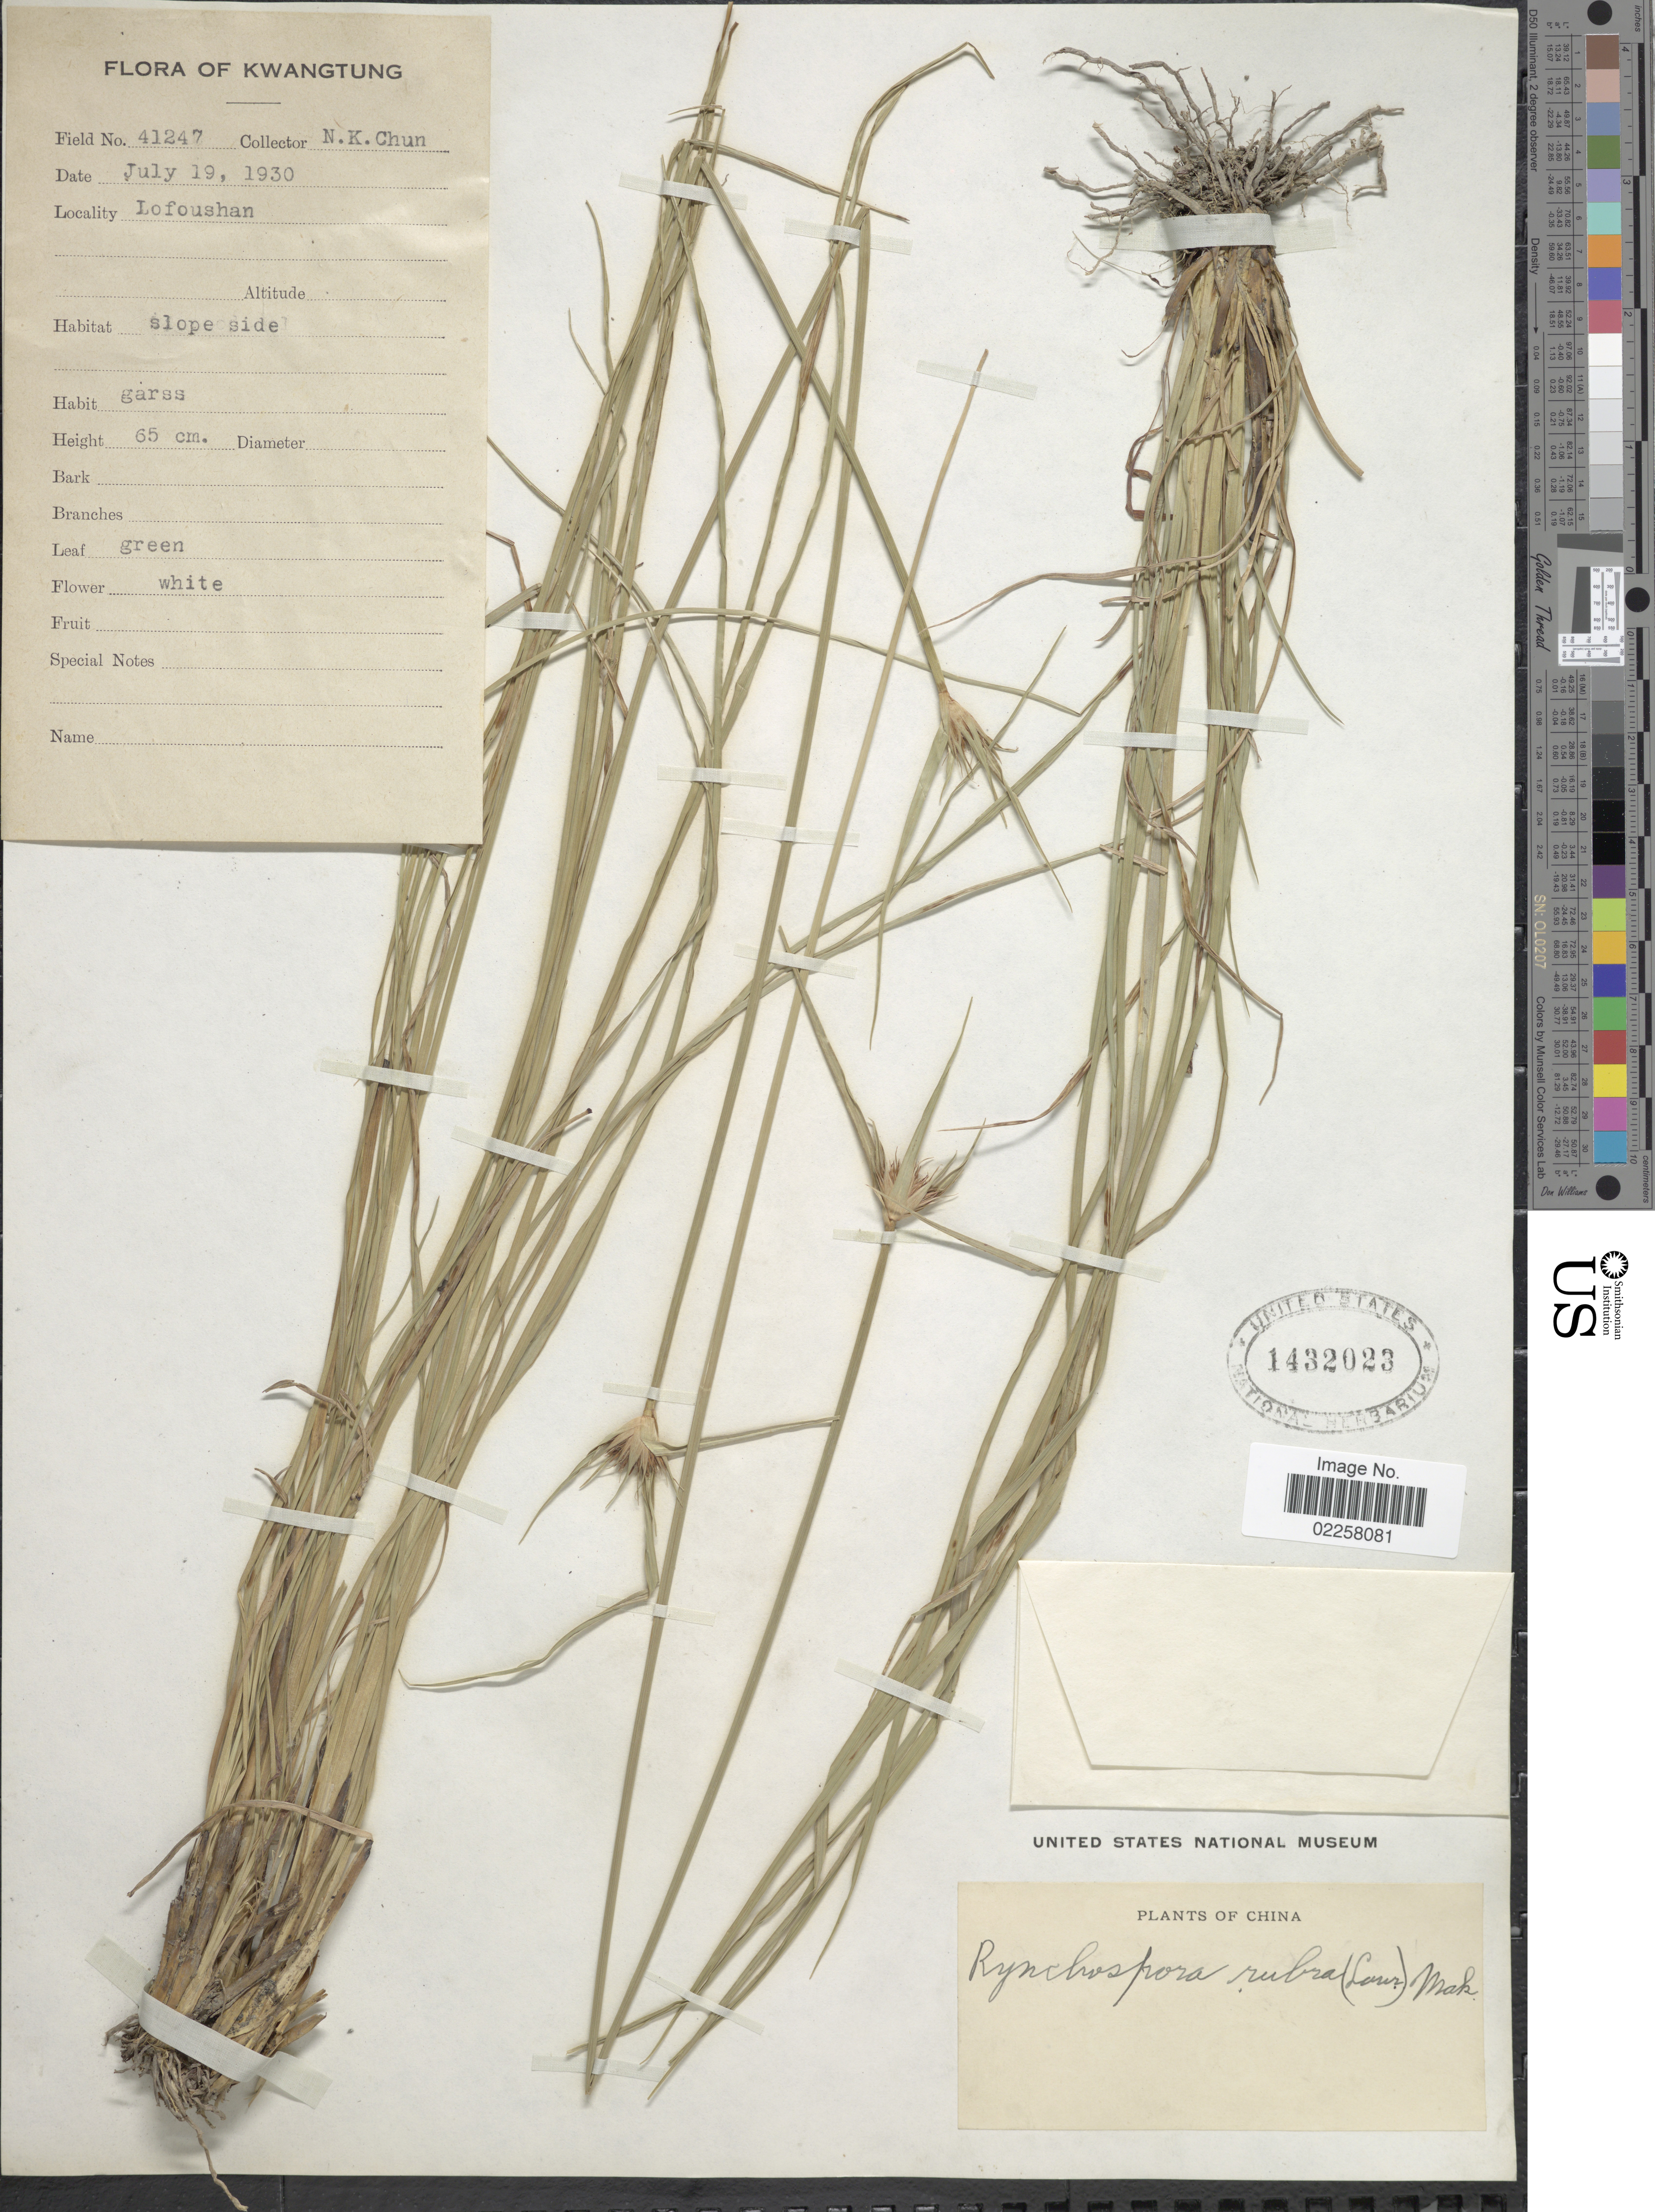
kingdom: Plantae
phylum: Tracheophyta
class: Liliopsida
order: Poales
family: Cyperaceae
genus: Rhynchospora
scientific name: Rhynchospora rubra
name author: (Lour.) Makino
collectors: N. K. Chun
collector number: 41247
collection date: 1930-07-19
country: China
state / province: Guangdong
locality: Kwangtung. Lofoushan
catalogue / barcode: US 1432023